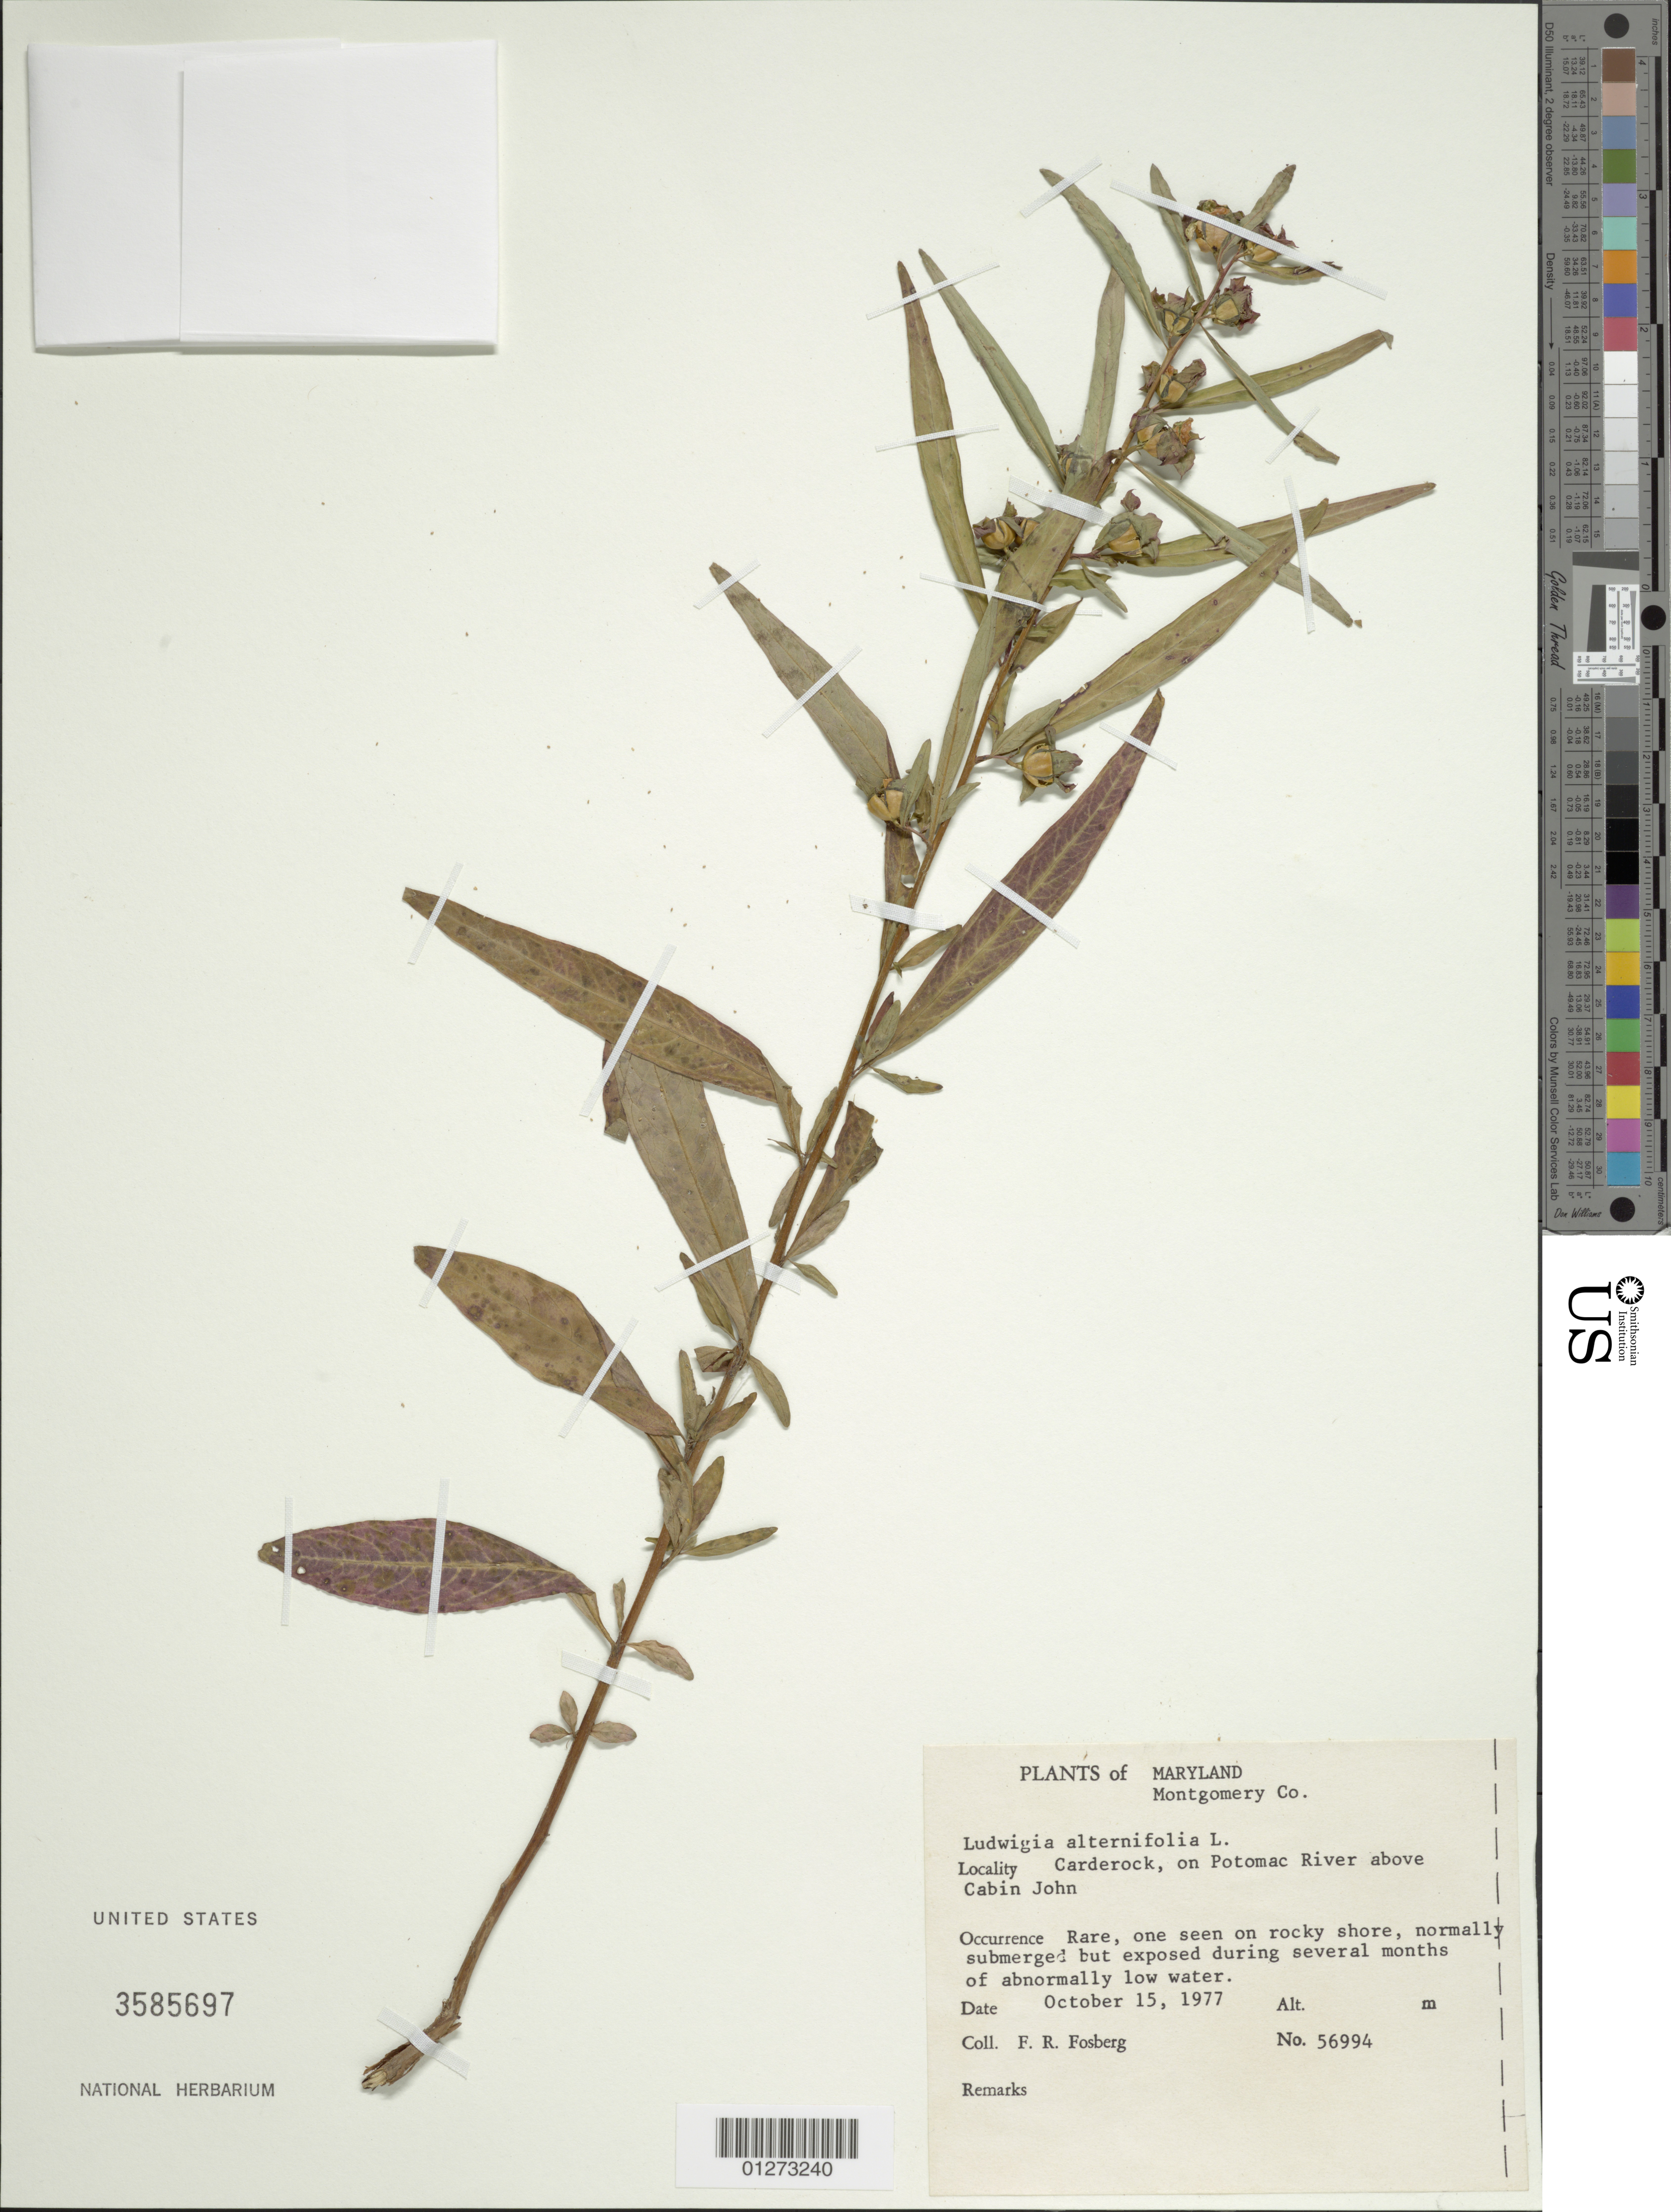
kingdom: Plantae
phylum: Tracheophyta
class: Magnoliopsida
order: Myrtales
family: Onagraceae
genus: Ludwigia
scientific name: Ludwigia alternifolia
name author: L.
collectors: F. R. Fosberg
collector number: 56994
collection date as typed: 15 Oct 1977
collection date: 1977-10-15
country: United States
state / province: Maryland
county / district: Montgomery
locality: Carderock, on Potomac River above Cabin John.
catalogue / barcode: US 3585697